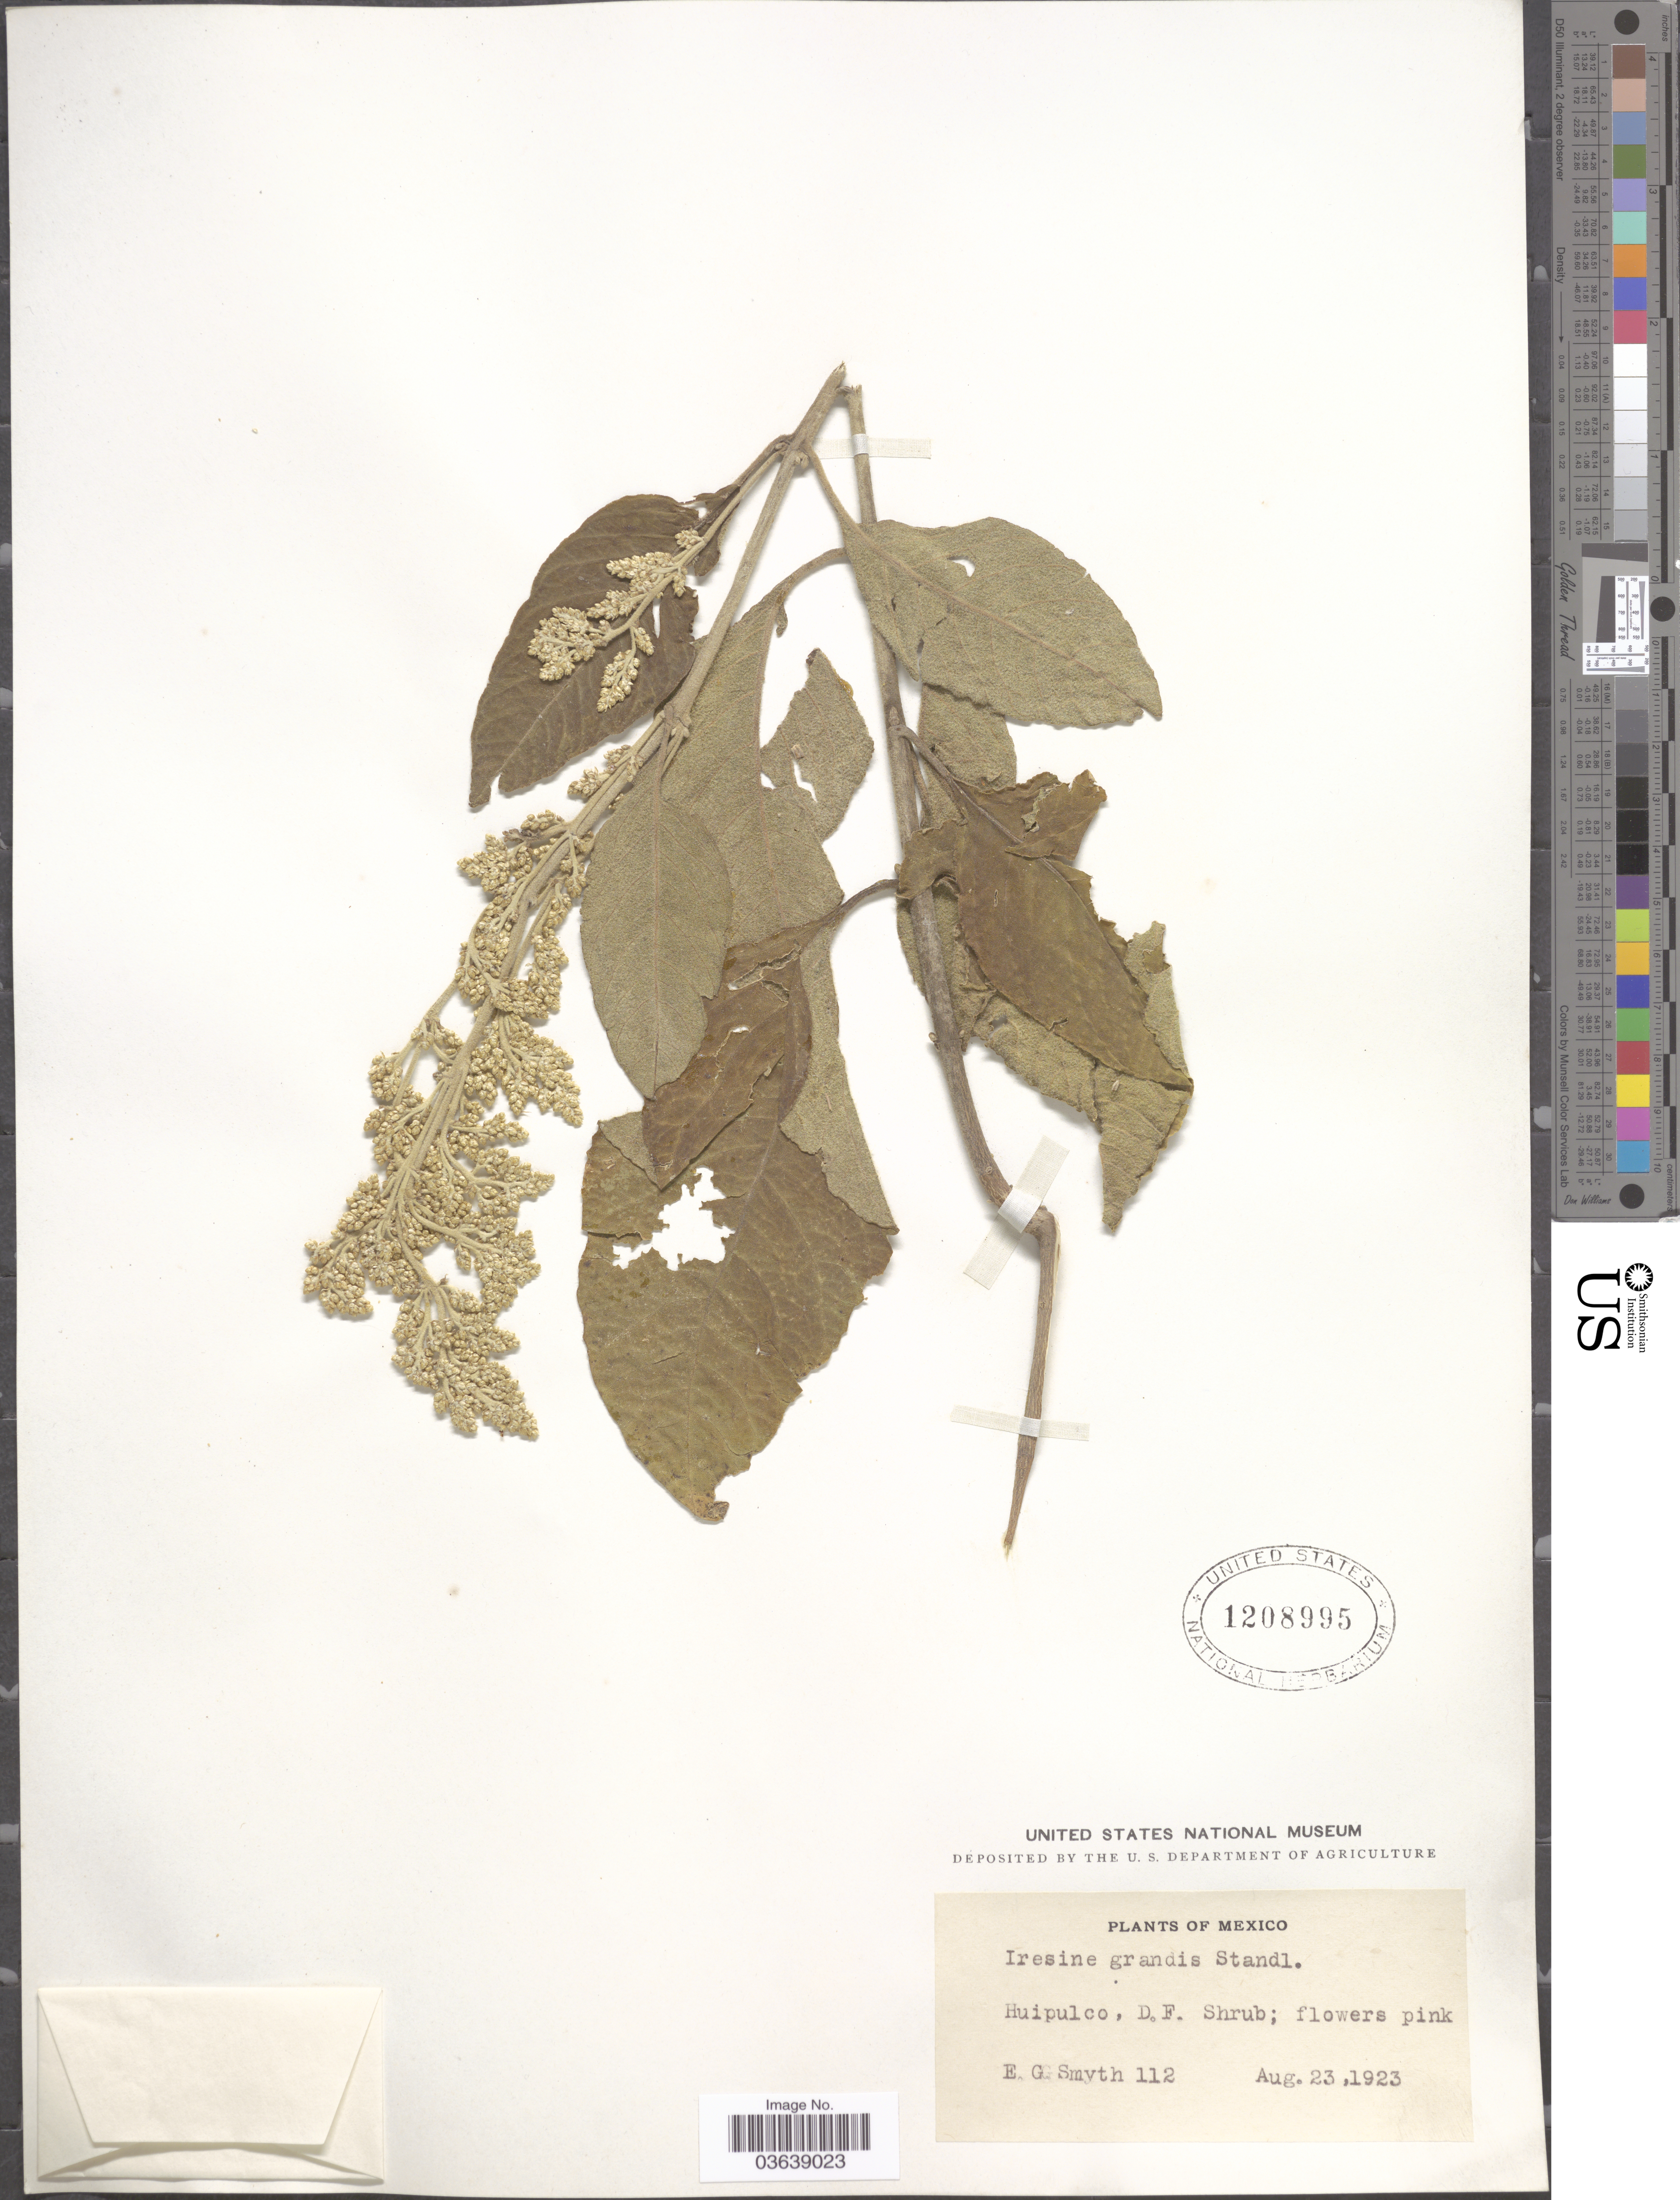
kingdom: Plantae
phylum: Tracheophyta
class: Magnoliopsida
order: Caryophyllales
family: Amaranthaceae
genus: Iresine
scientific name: Iresine grandis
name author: Standl.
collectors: E. Smyth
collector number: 112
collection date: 1923-08-23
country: Mexico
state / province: Distrito Federal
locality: Huipulco.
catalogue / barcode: US 1208995